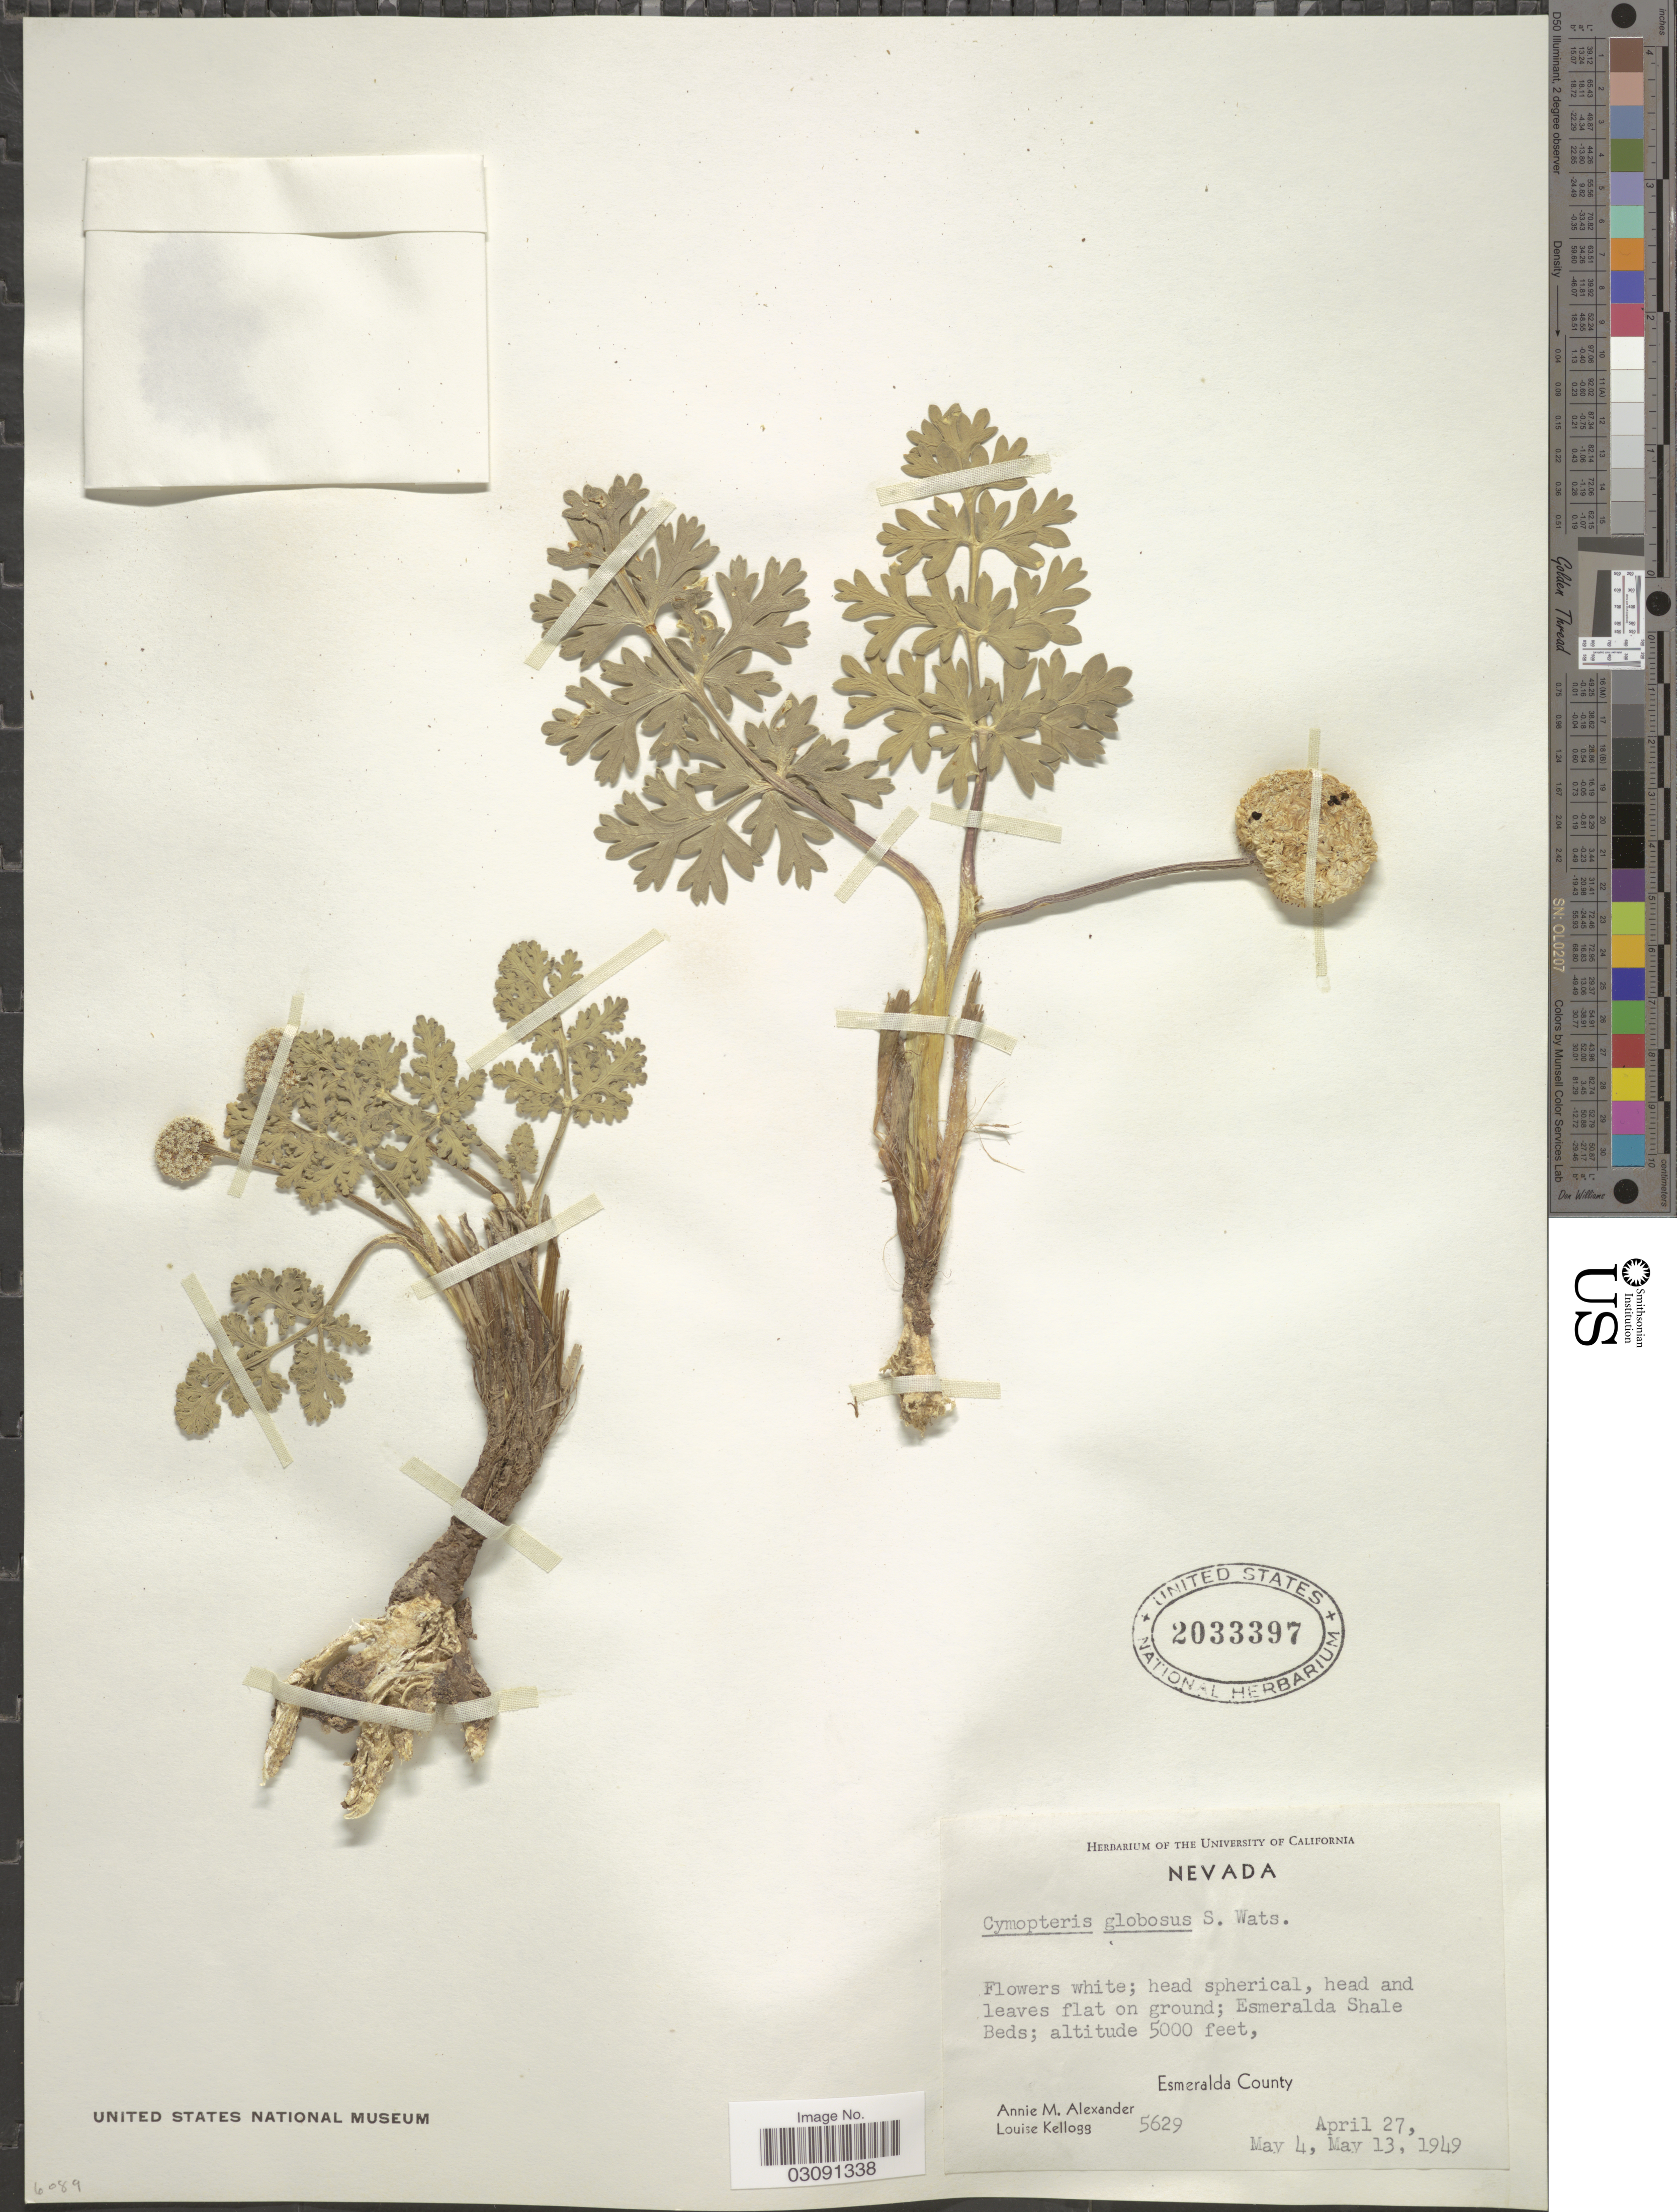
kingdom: Plantae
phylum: Tracheophyta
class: Magnoliopsida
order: Apiales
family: Apiaceae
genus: Cymopterus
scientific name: Cymopterus globosus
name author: (S. Watson) S. Watson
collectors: A. M. Alexander & L. Kellog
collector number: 5629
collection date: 1949-04-27/1949-05-13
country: United States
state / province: Nevada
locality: Esmeralda Shale Beds. Esmeralda County.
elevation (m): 1524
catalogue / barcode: US 2033397